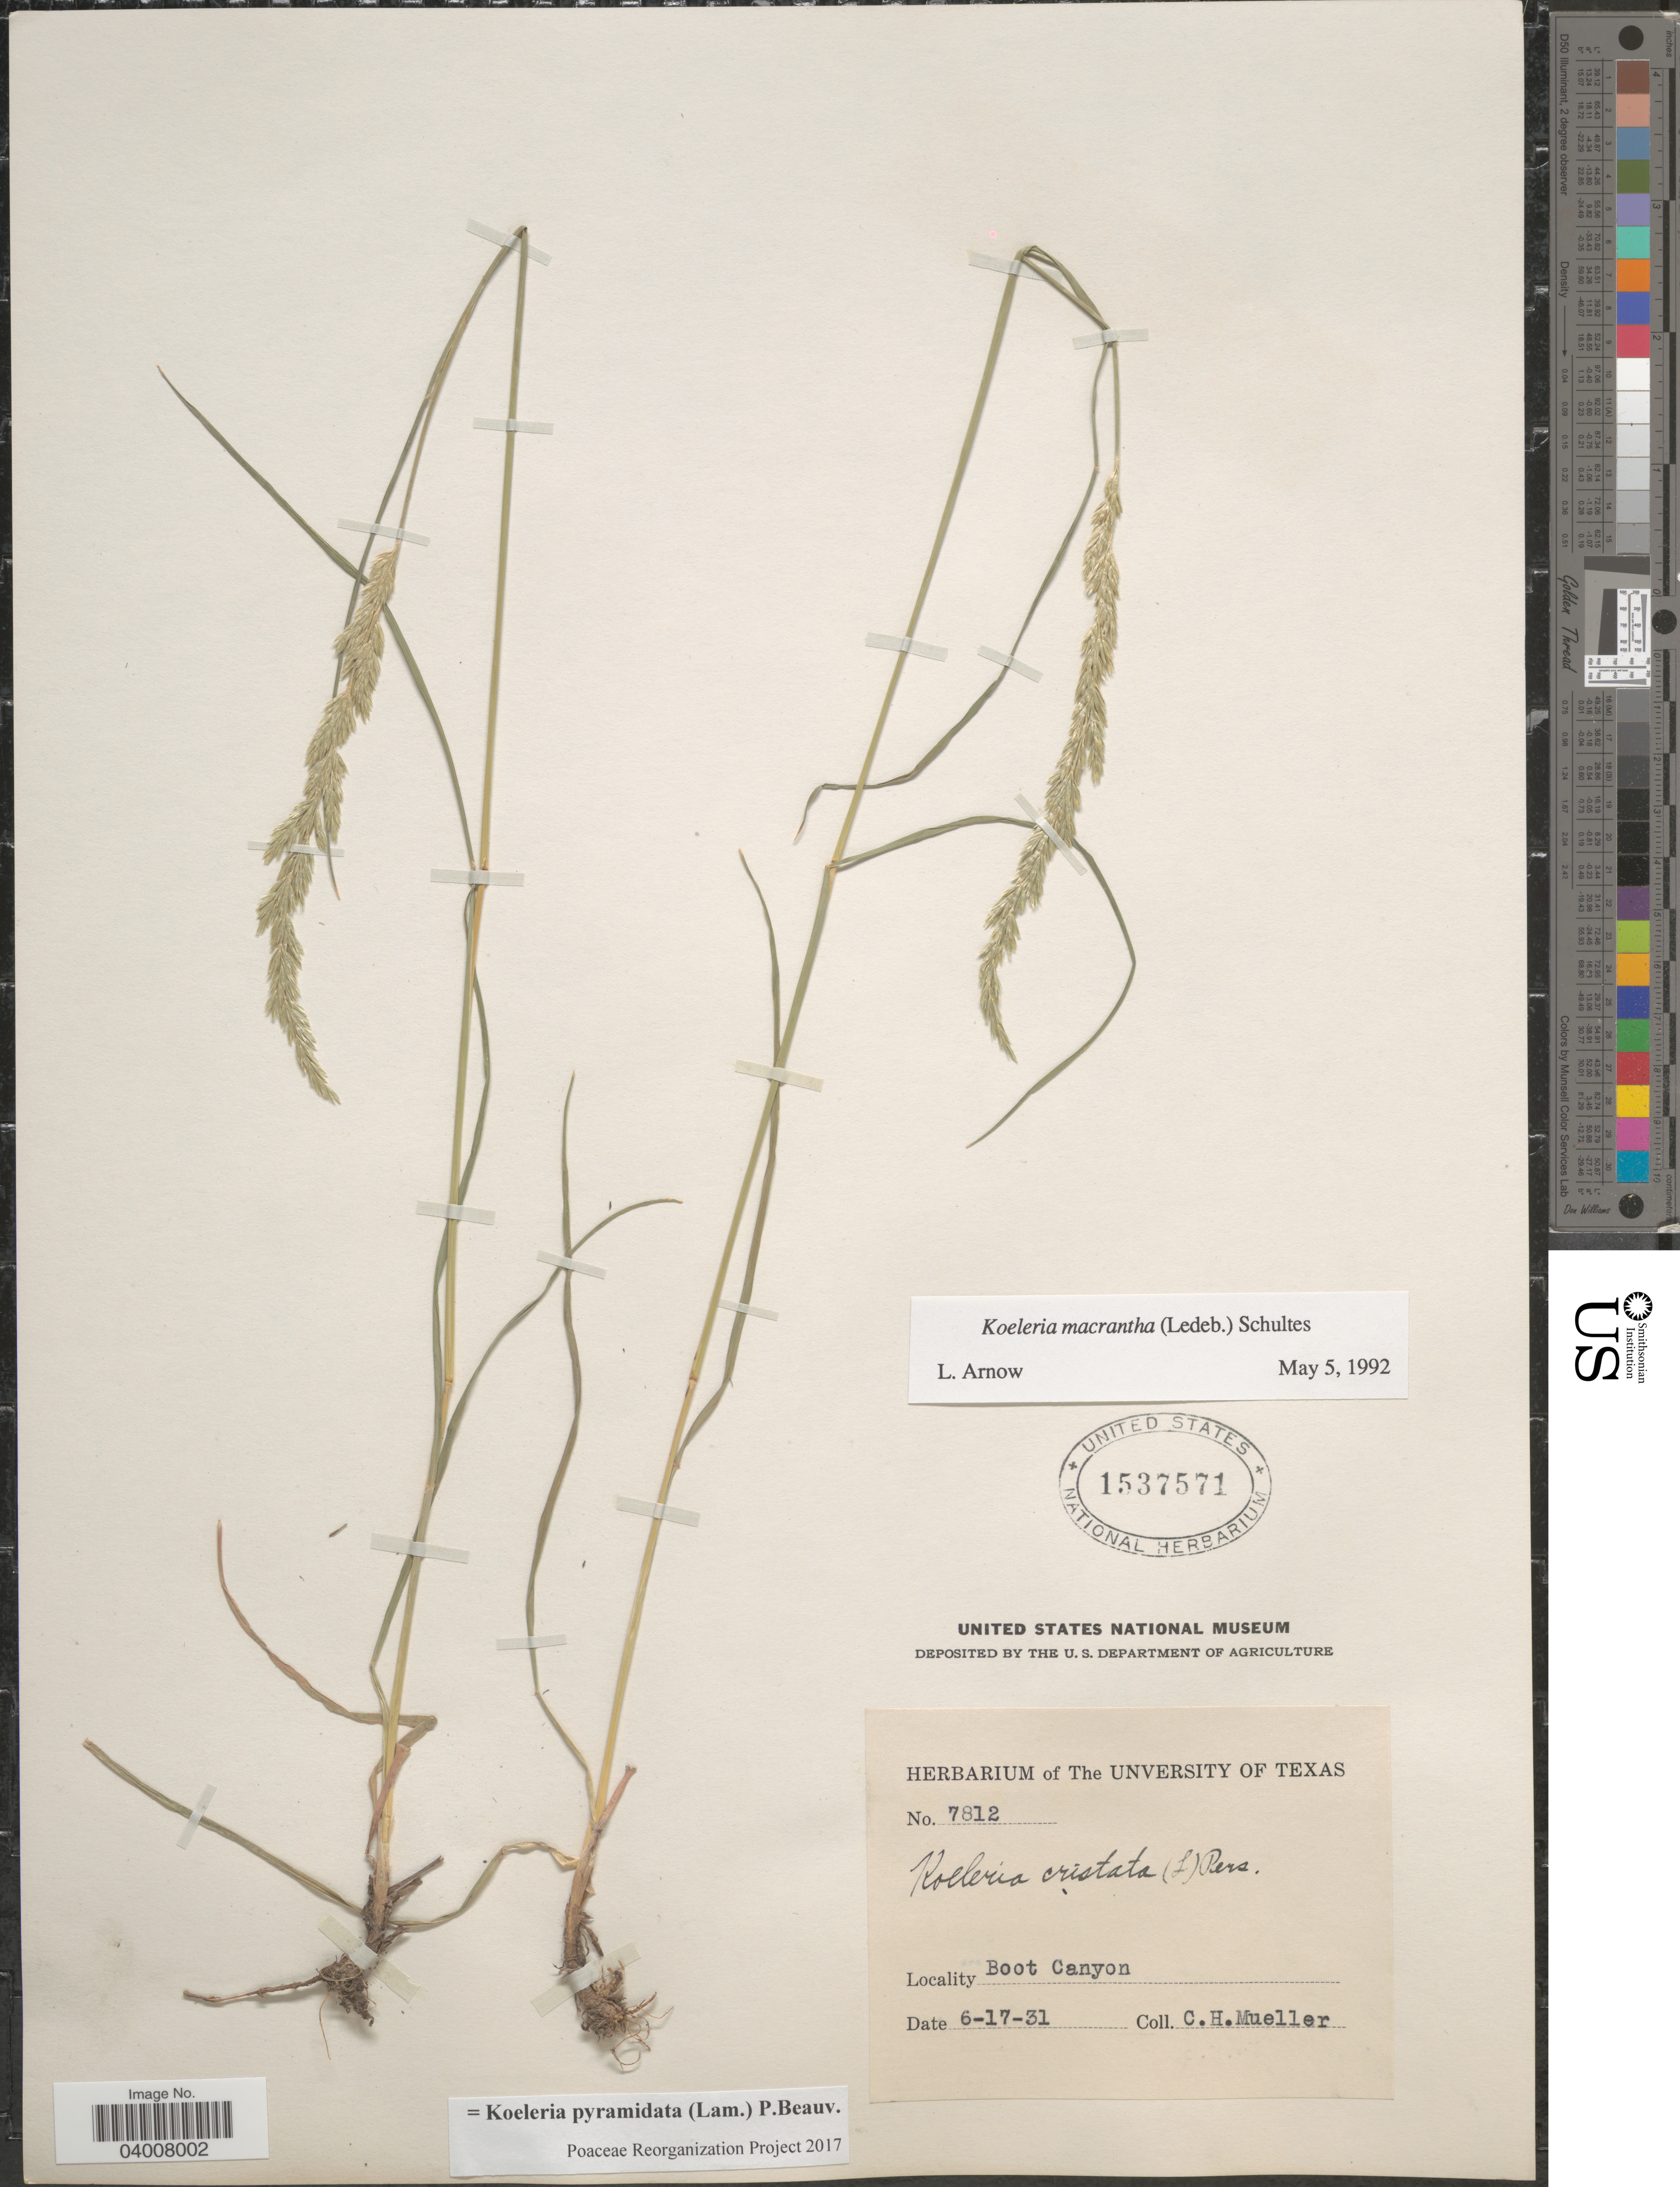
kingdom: Plantae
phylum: Tracheophyta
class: Liliopsida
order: Poales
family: Poaceae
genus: Koeleria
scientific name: Koeleria pyramidata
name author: (Lam.) P. Beauv.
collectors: C. H. Mueller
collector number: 7812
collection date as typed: Transcribed d/m/y: 17/6/31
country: United States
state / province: Texas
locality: Boot Canyon.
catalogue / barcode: US 1537571